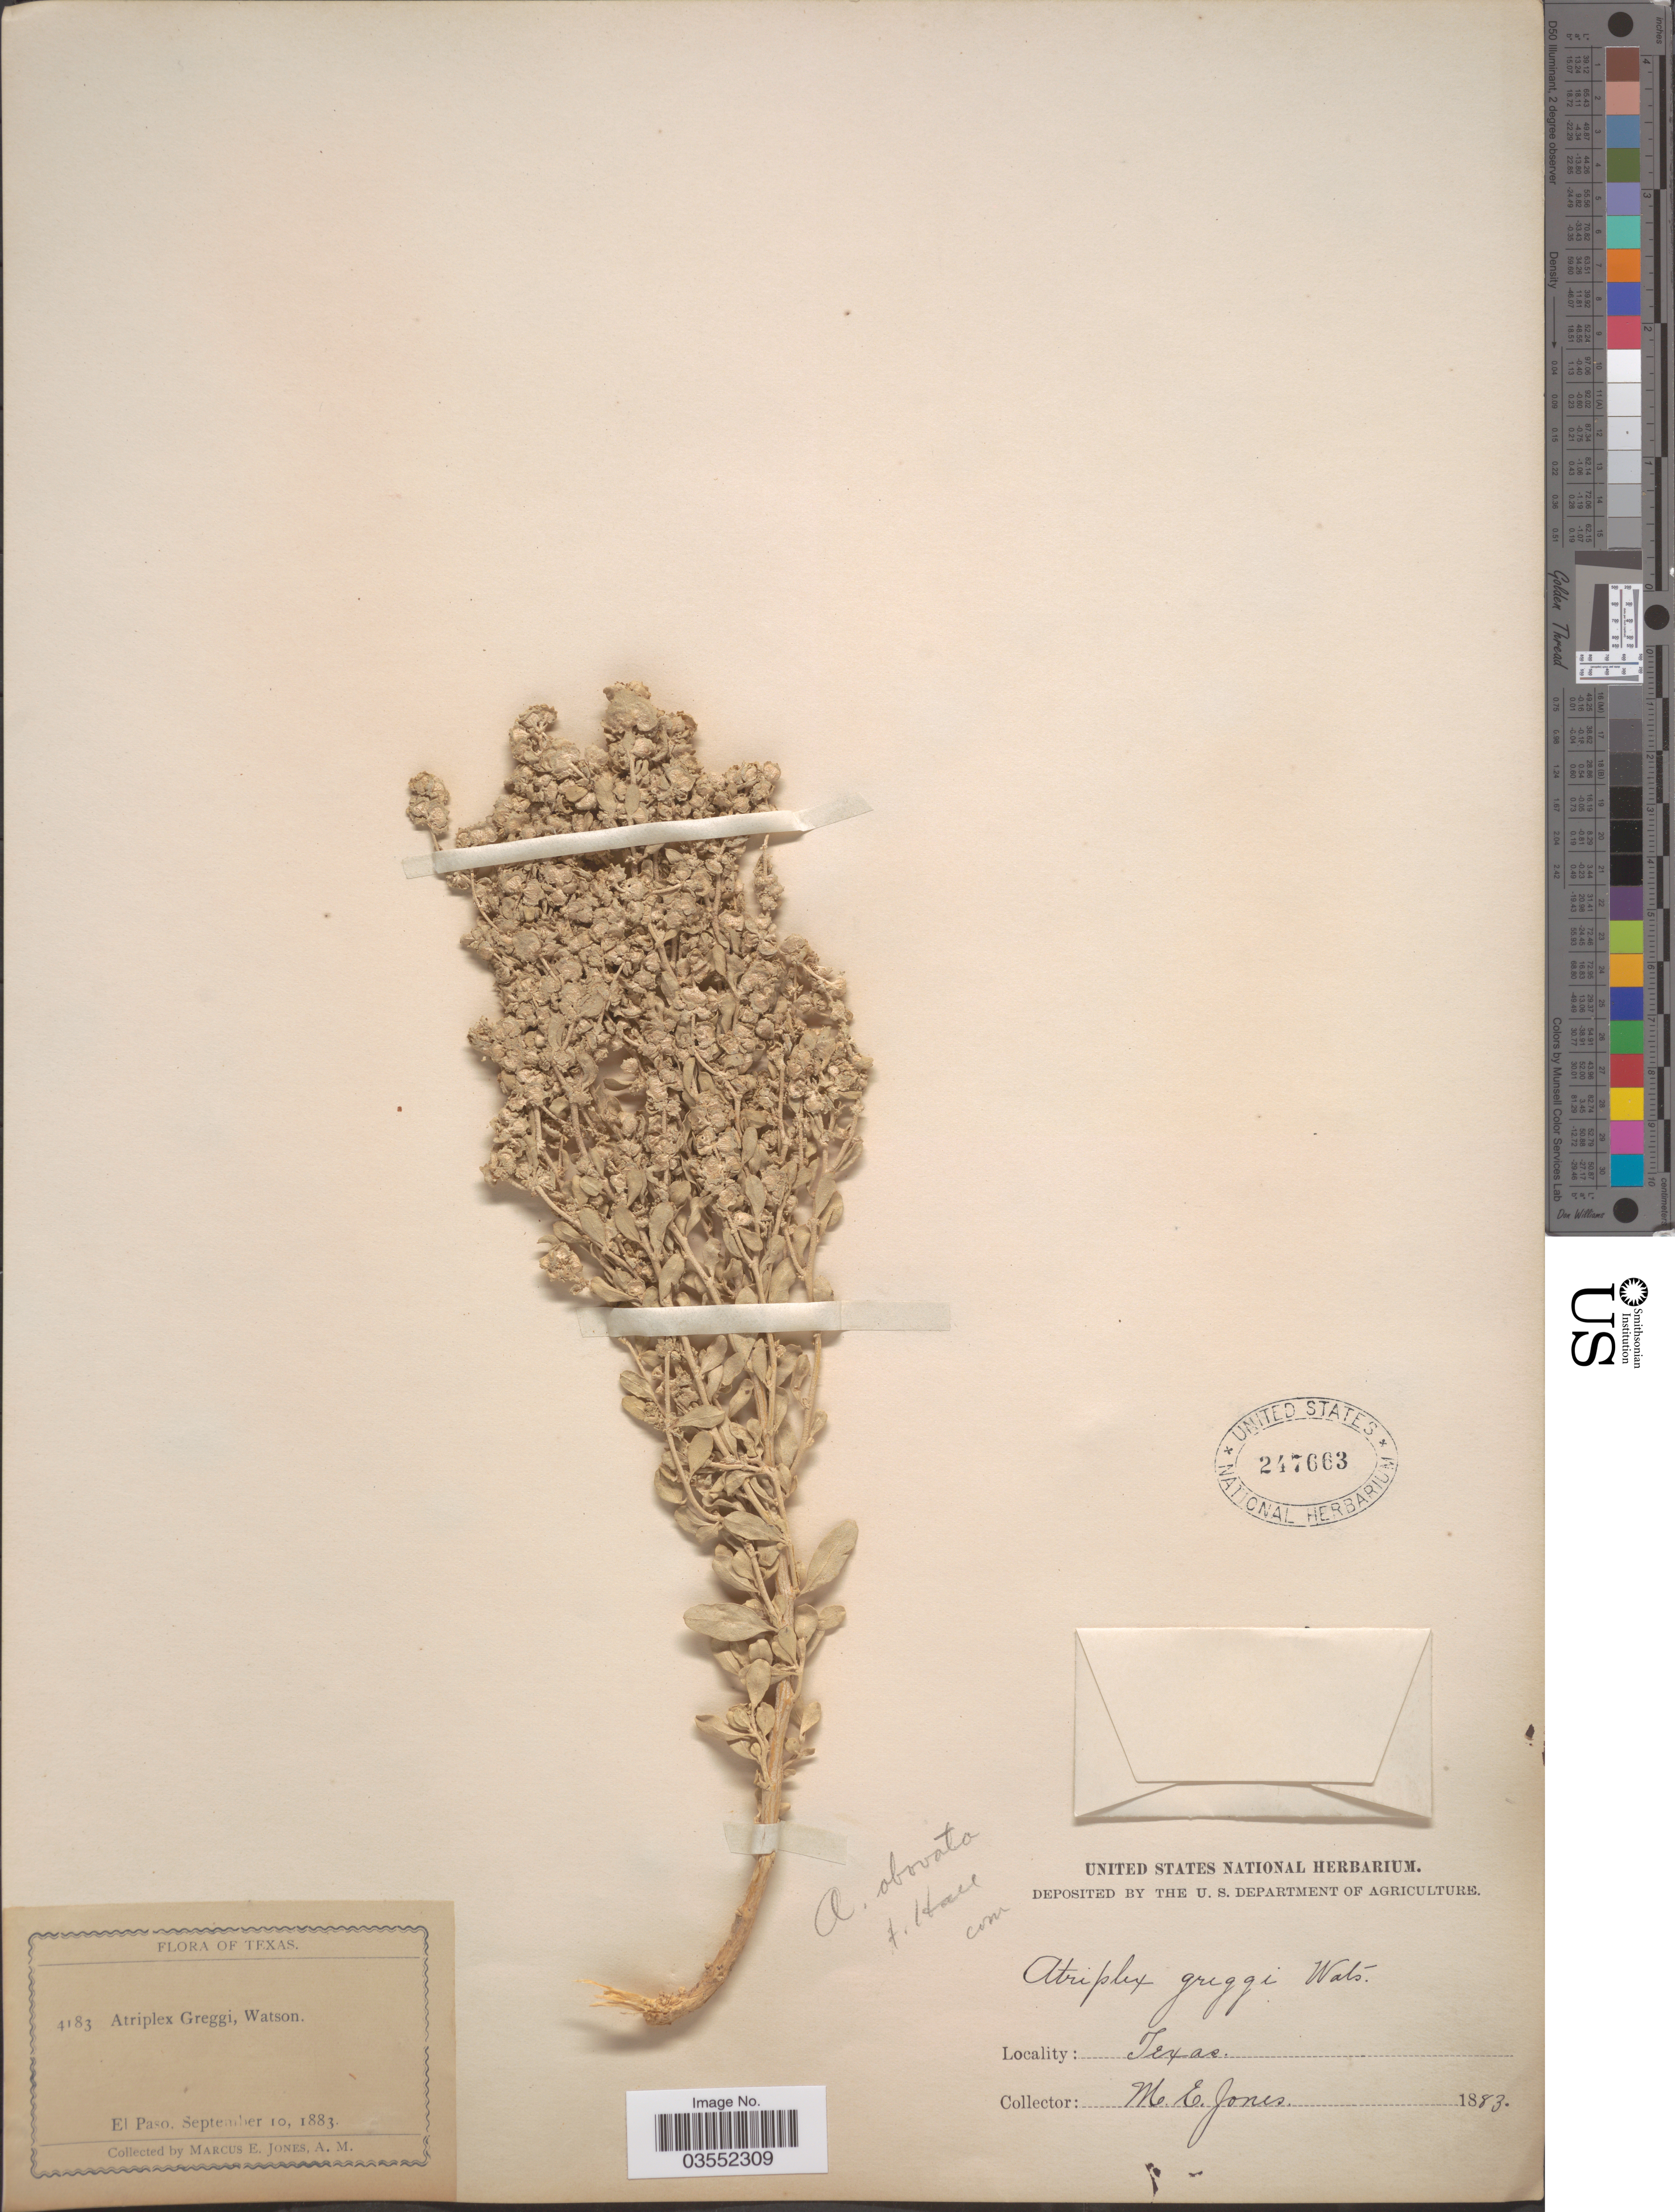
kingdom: Plantae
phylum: Tracheophyta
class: Magnoliopsida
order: Caryophyllales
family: Amaranthaceae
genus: Atriplex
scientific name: Atriplex obovata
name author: Moq.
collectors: M. E. Jones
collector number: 4183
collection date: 1883-09-10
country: United States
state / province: Texas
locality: El Paso.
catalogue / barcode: US 247663